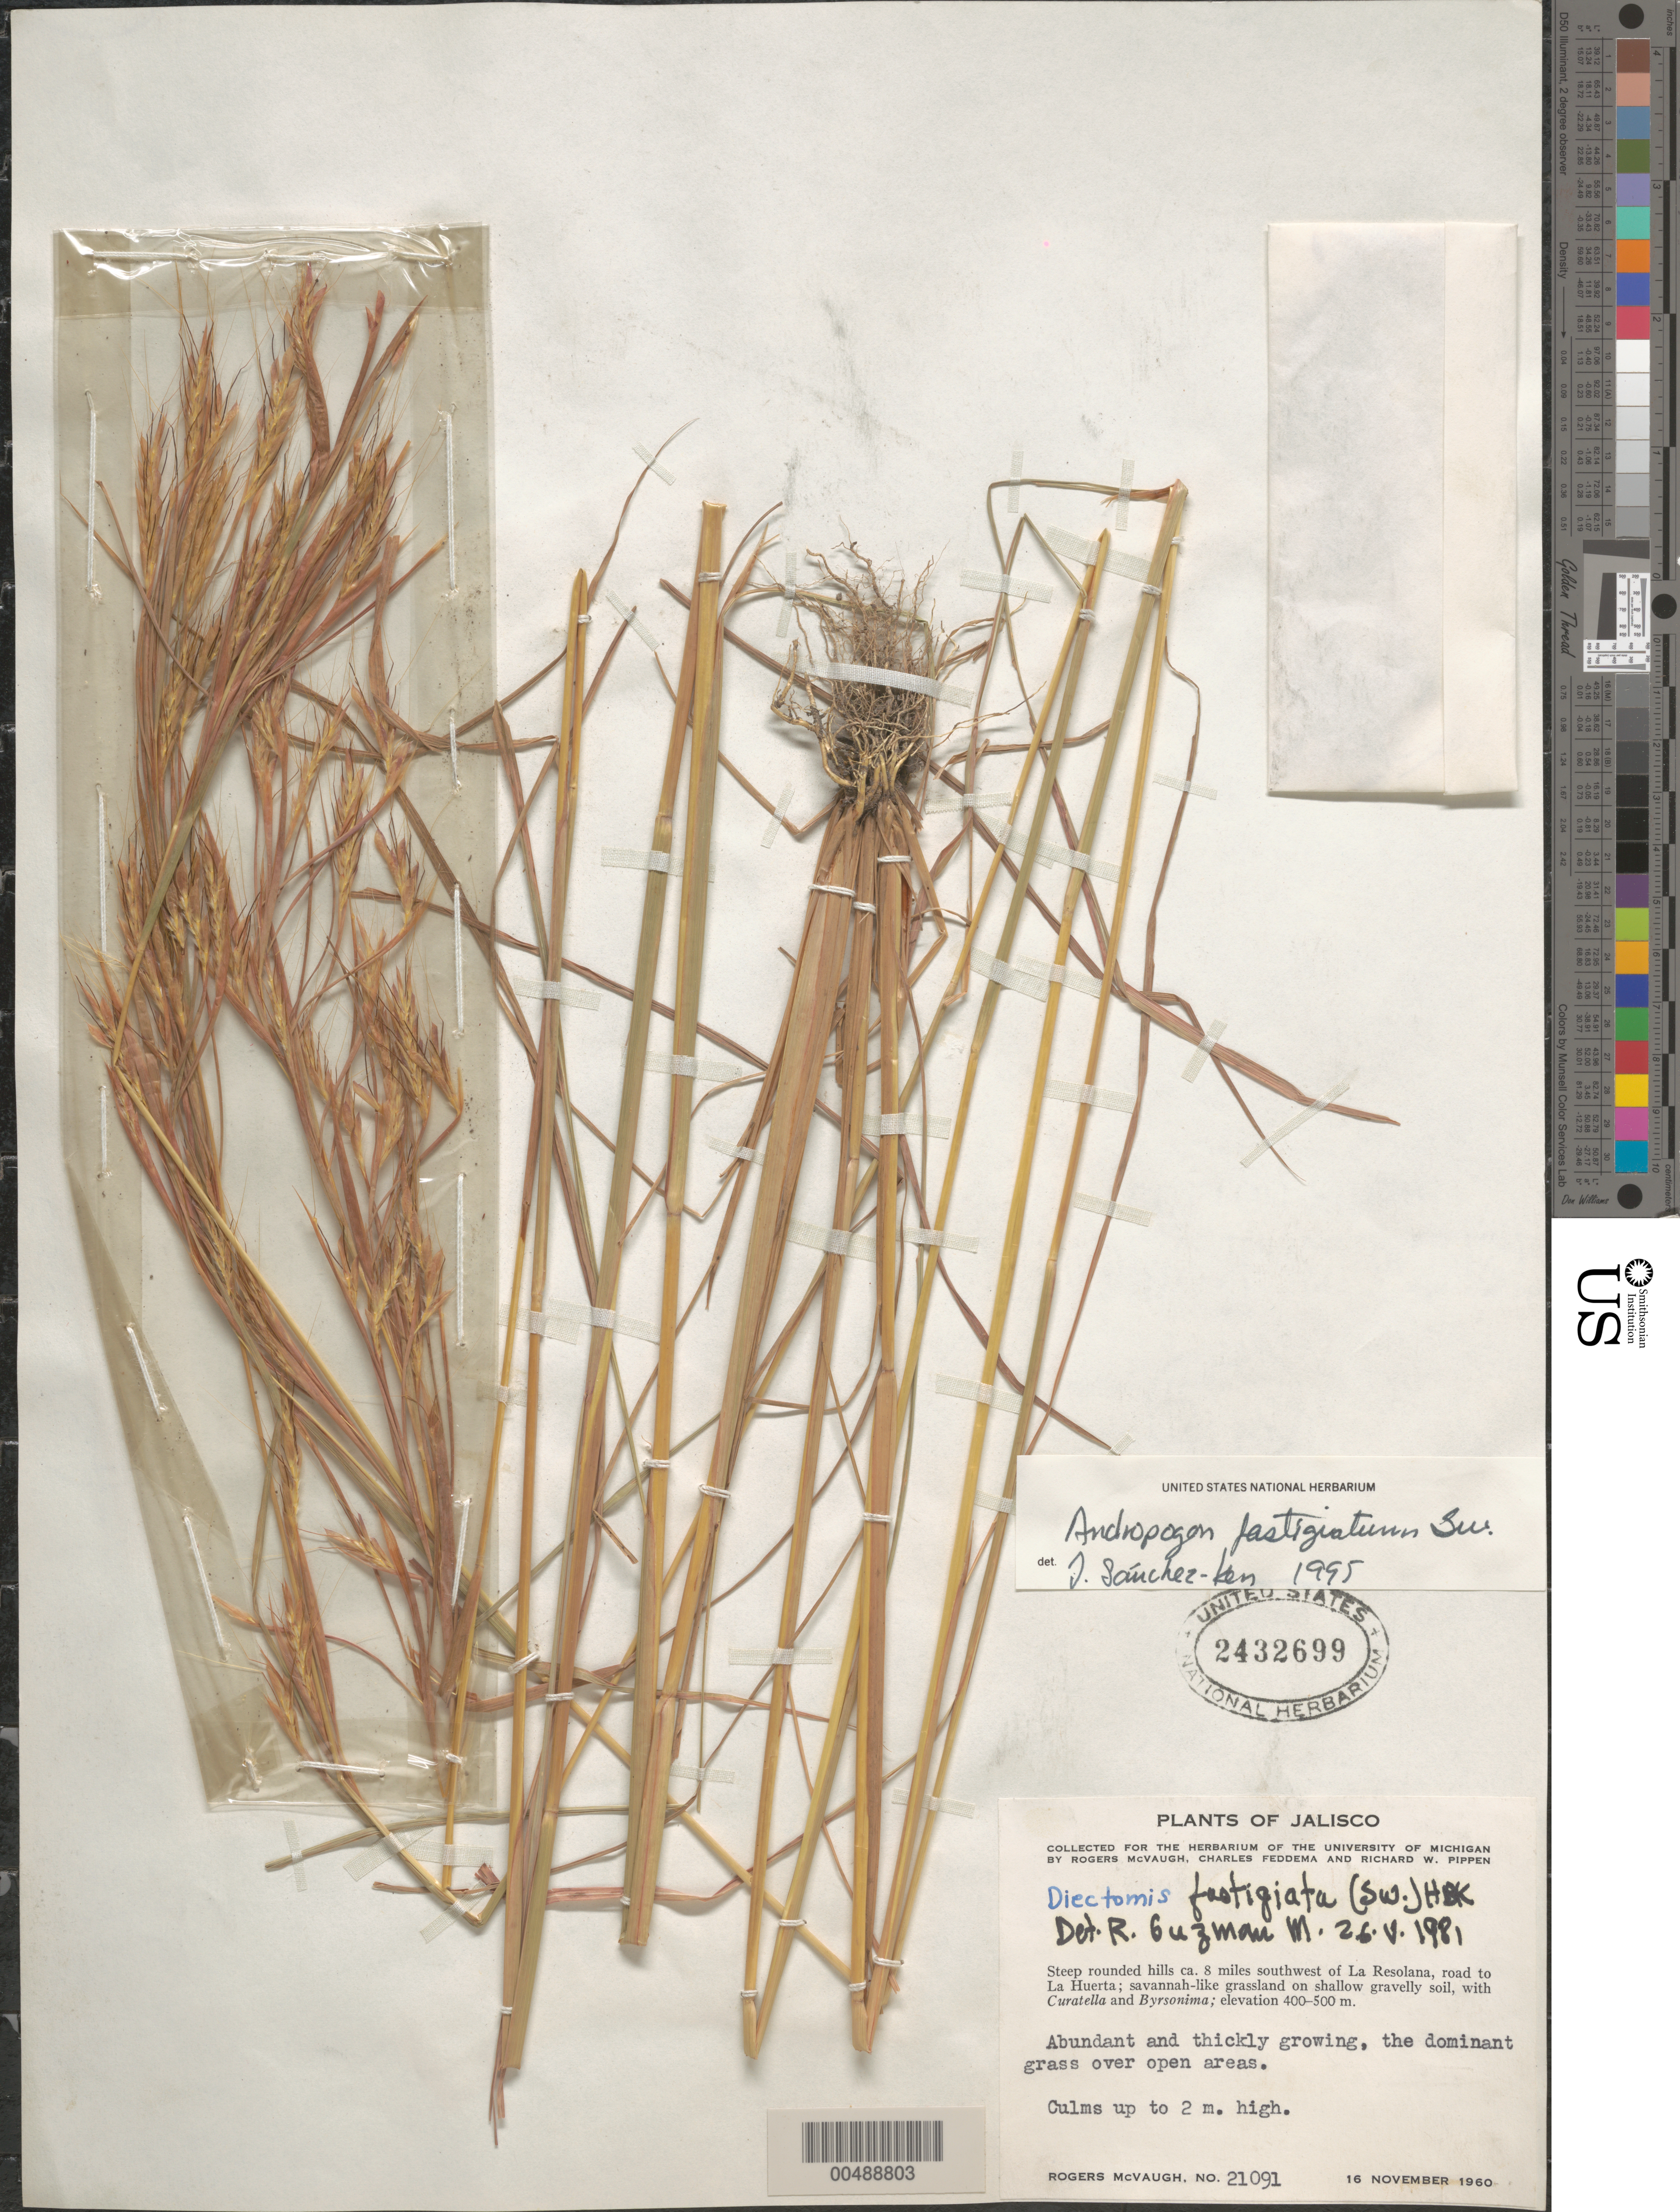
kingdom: Plantae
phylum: Tracheophyta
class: Liliopsida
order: Poales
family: Poaceae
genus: Andropogon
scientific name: Andropogon fastigiatus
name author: Sw.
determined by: Sánchez-Ken, J. G.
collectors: R. McVaugh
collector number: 21091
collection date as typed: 16 Nov 1960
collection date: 1960-11-16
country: Mexico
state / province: Jalisco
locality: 8 mi SW of La Resolana, rd to La Huerta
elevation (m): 400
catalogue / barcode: US 2432699